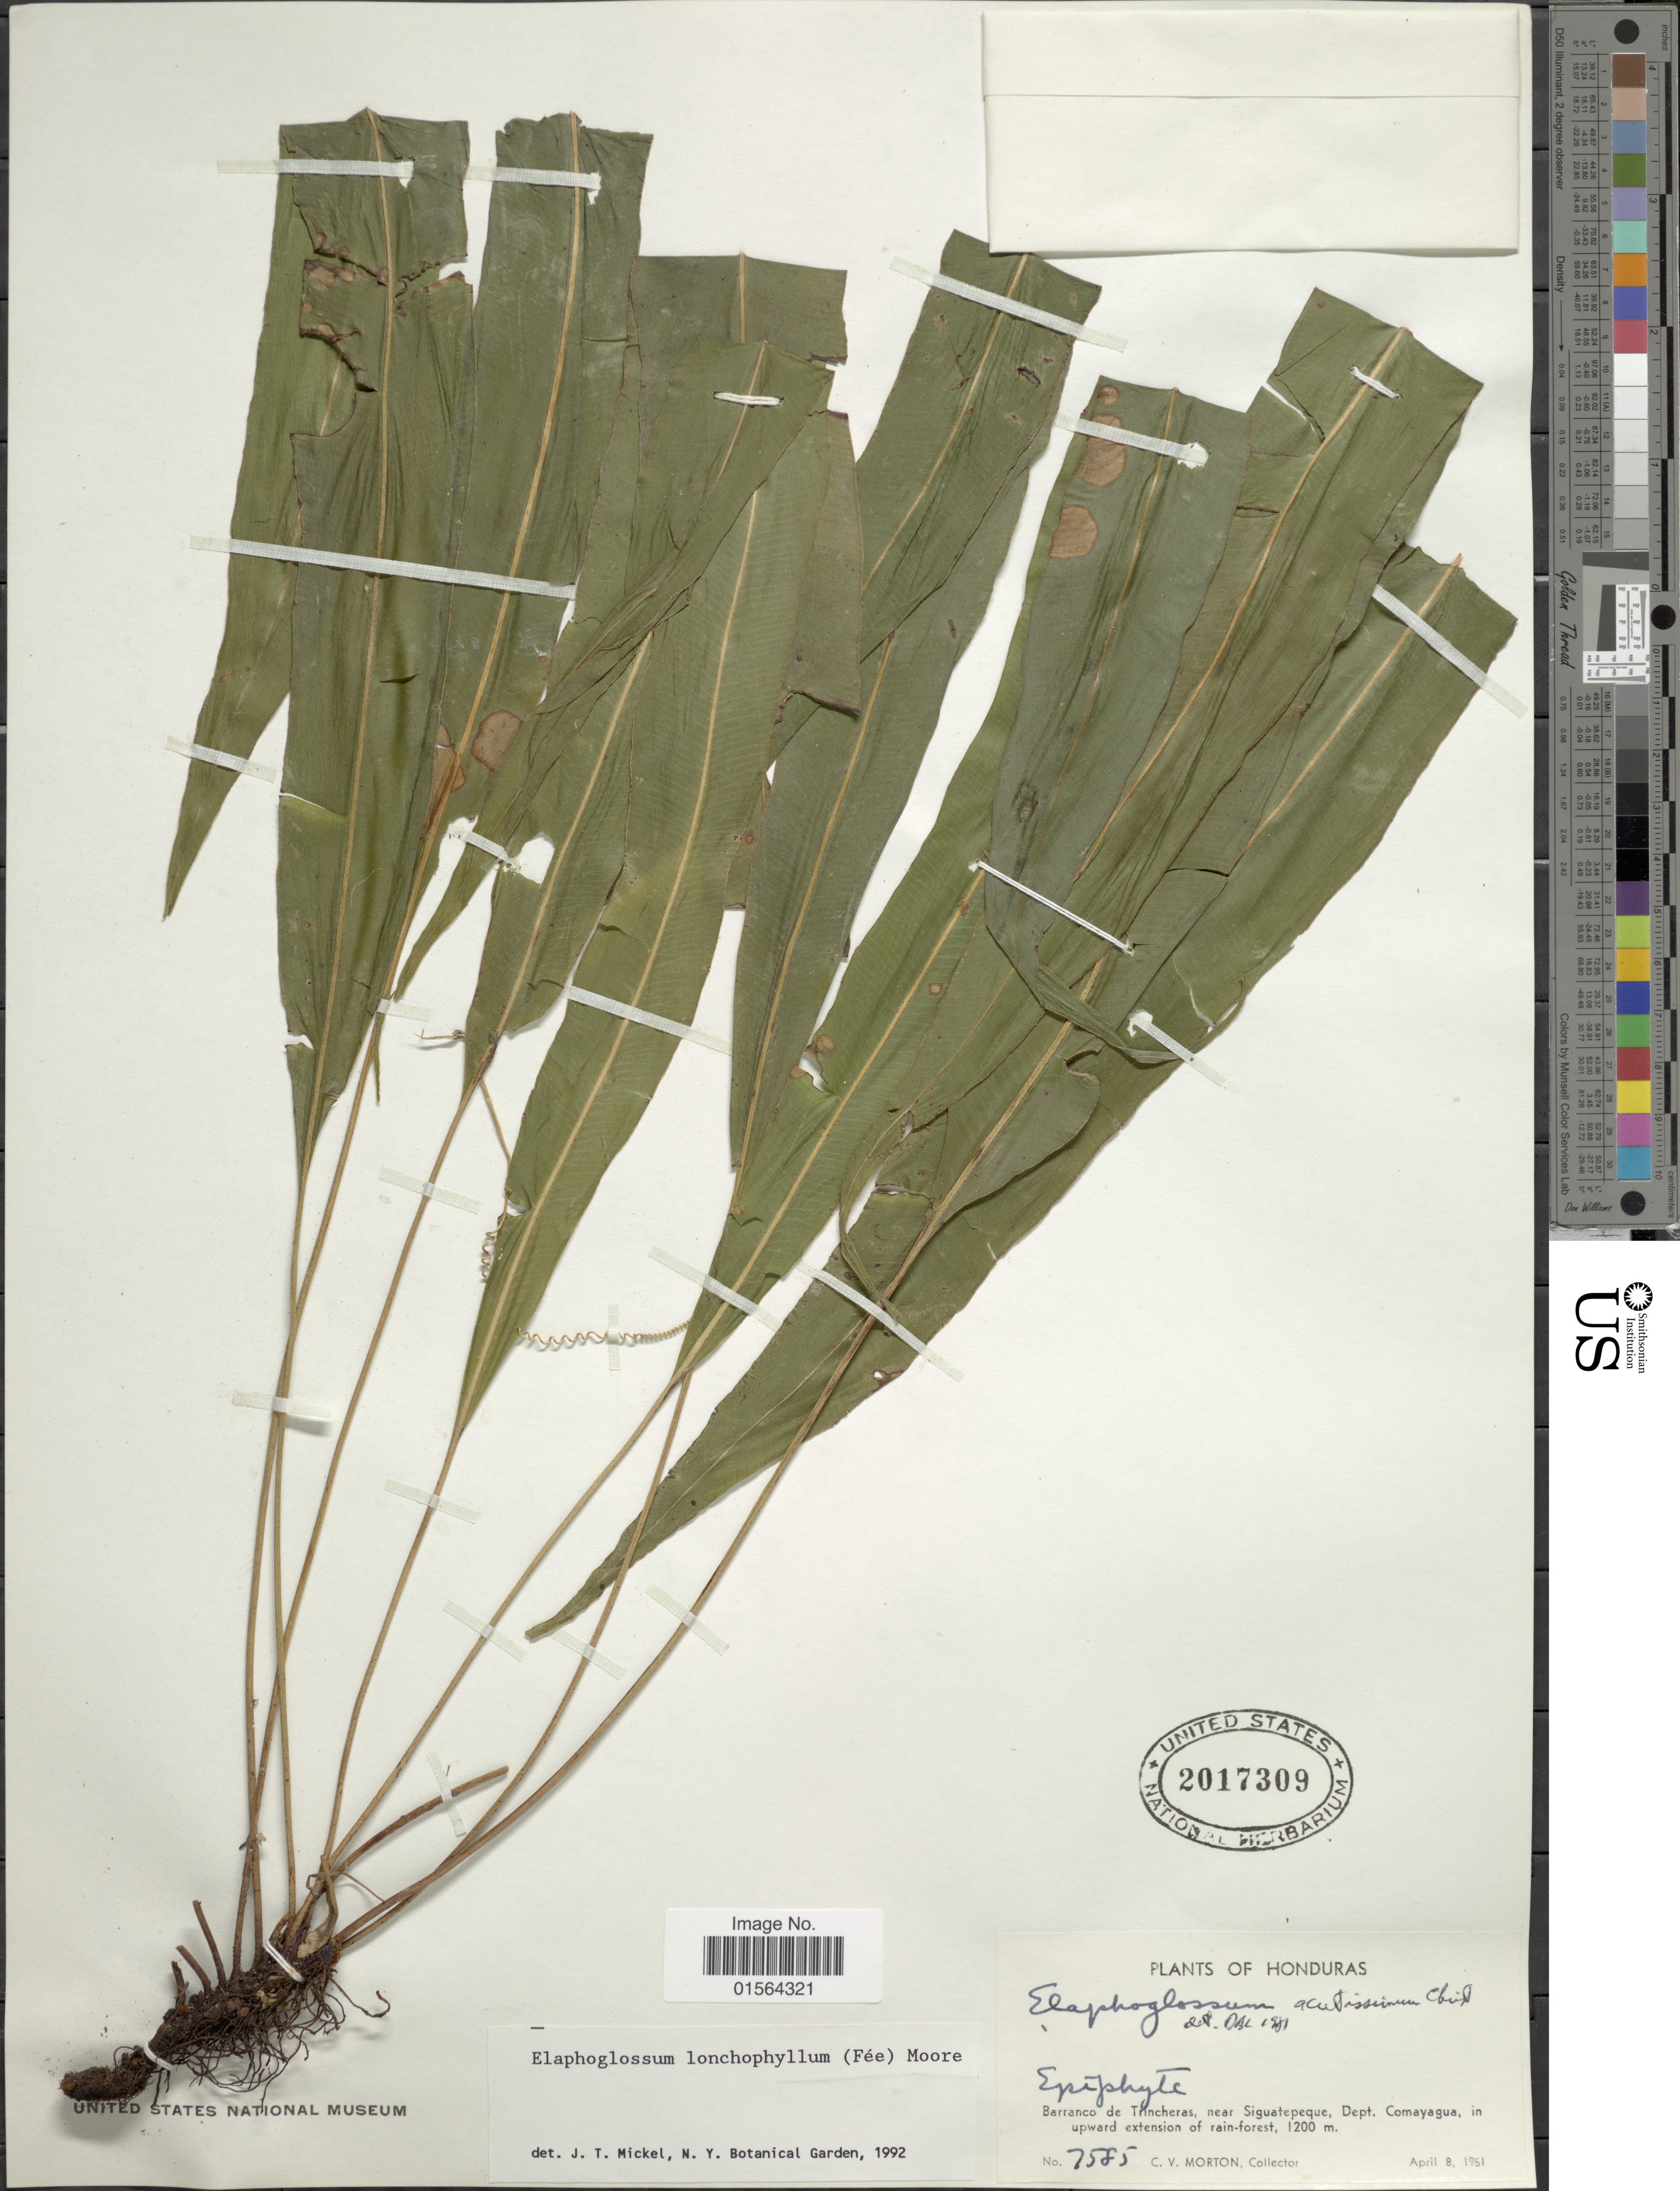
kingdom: Plantae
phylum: Tracheophyta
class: Polypodiopsida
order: Polypodiales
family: Dryopteridaceae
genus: Elaphoglossum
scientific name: Elaphoglossum lonchophyllum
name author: (Fée) T. Moore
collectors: C. V. Morton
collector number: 7585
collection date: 1951-04-08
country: Honduras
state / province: Comayagua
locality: Barranco de Trincheras, near Siguatepeque, Dept. Comayagua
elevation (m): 1200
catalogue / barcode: US 2017309